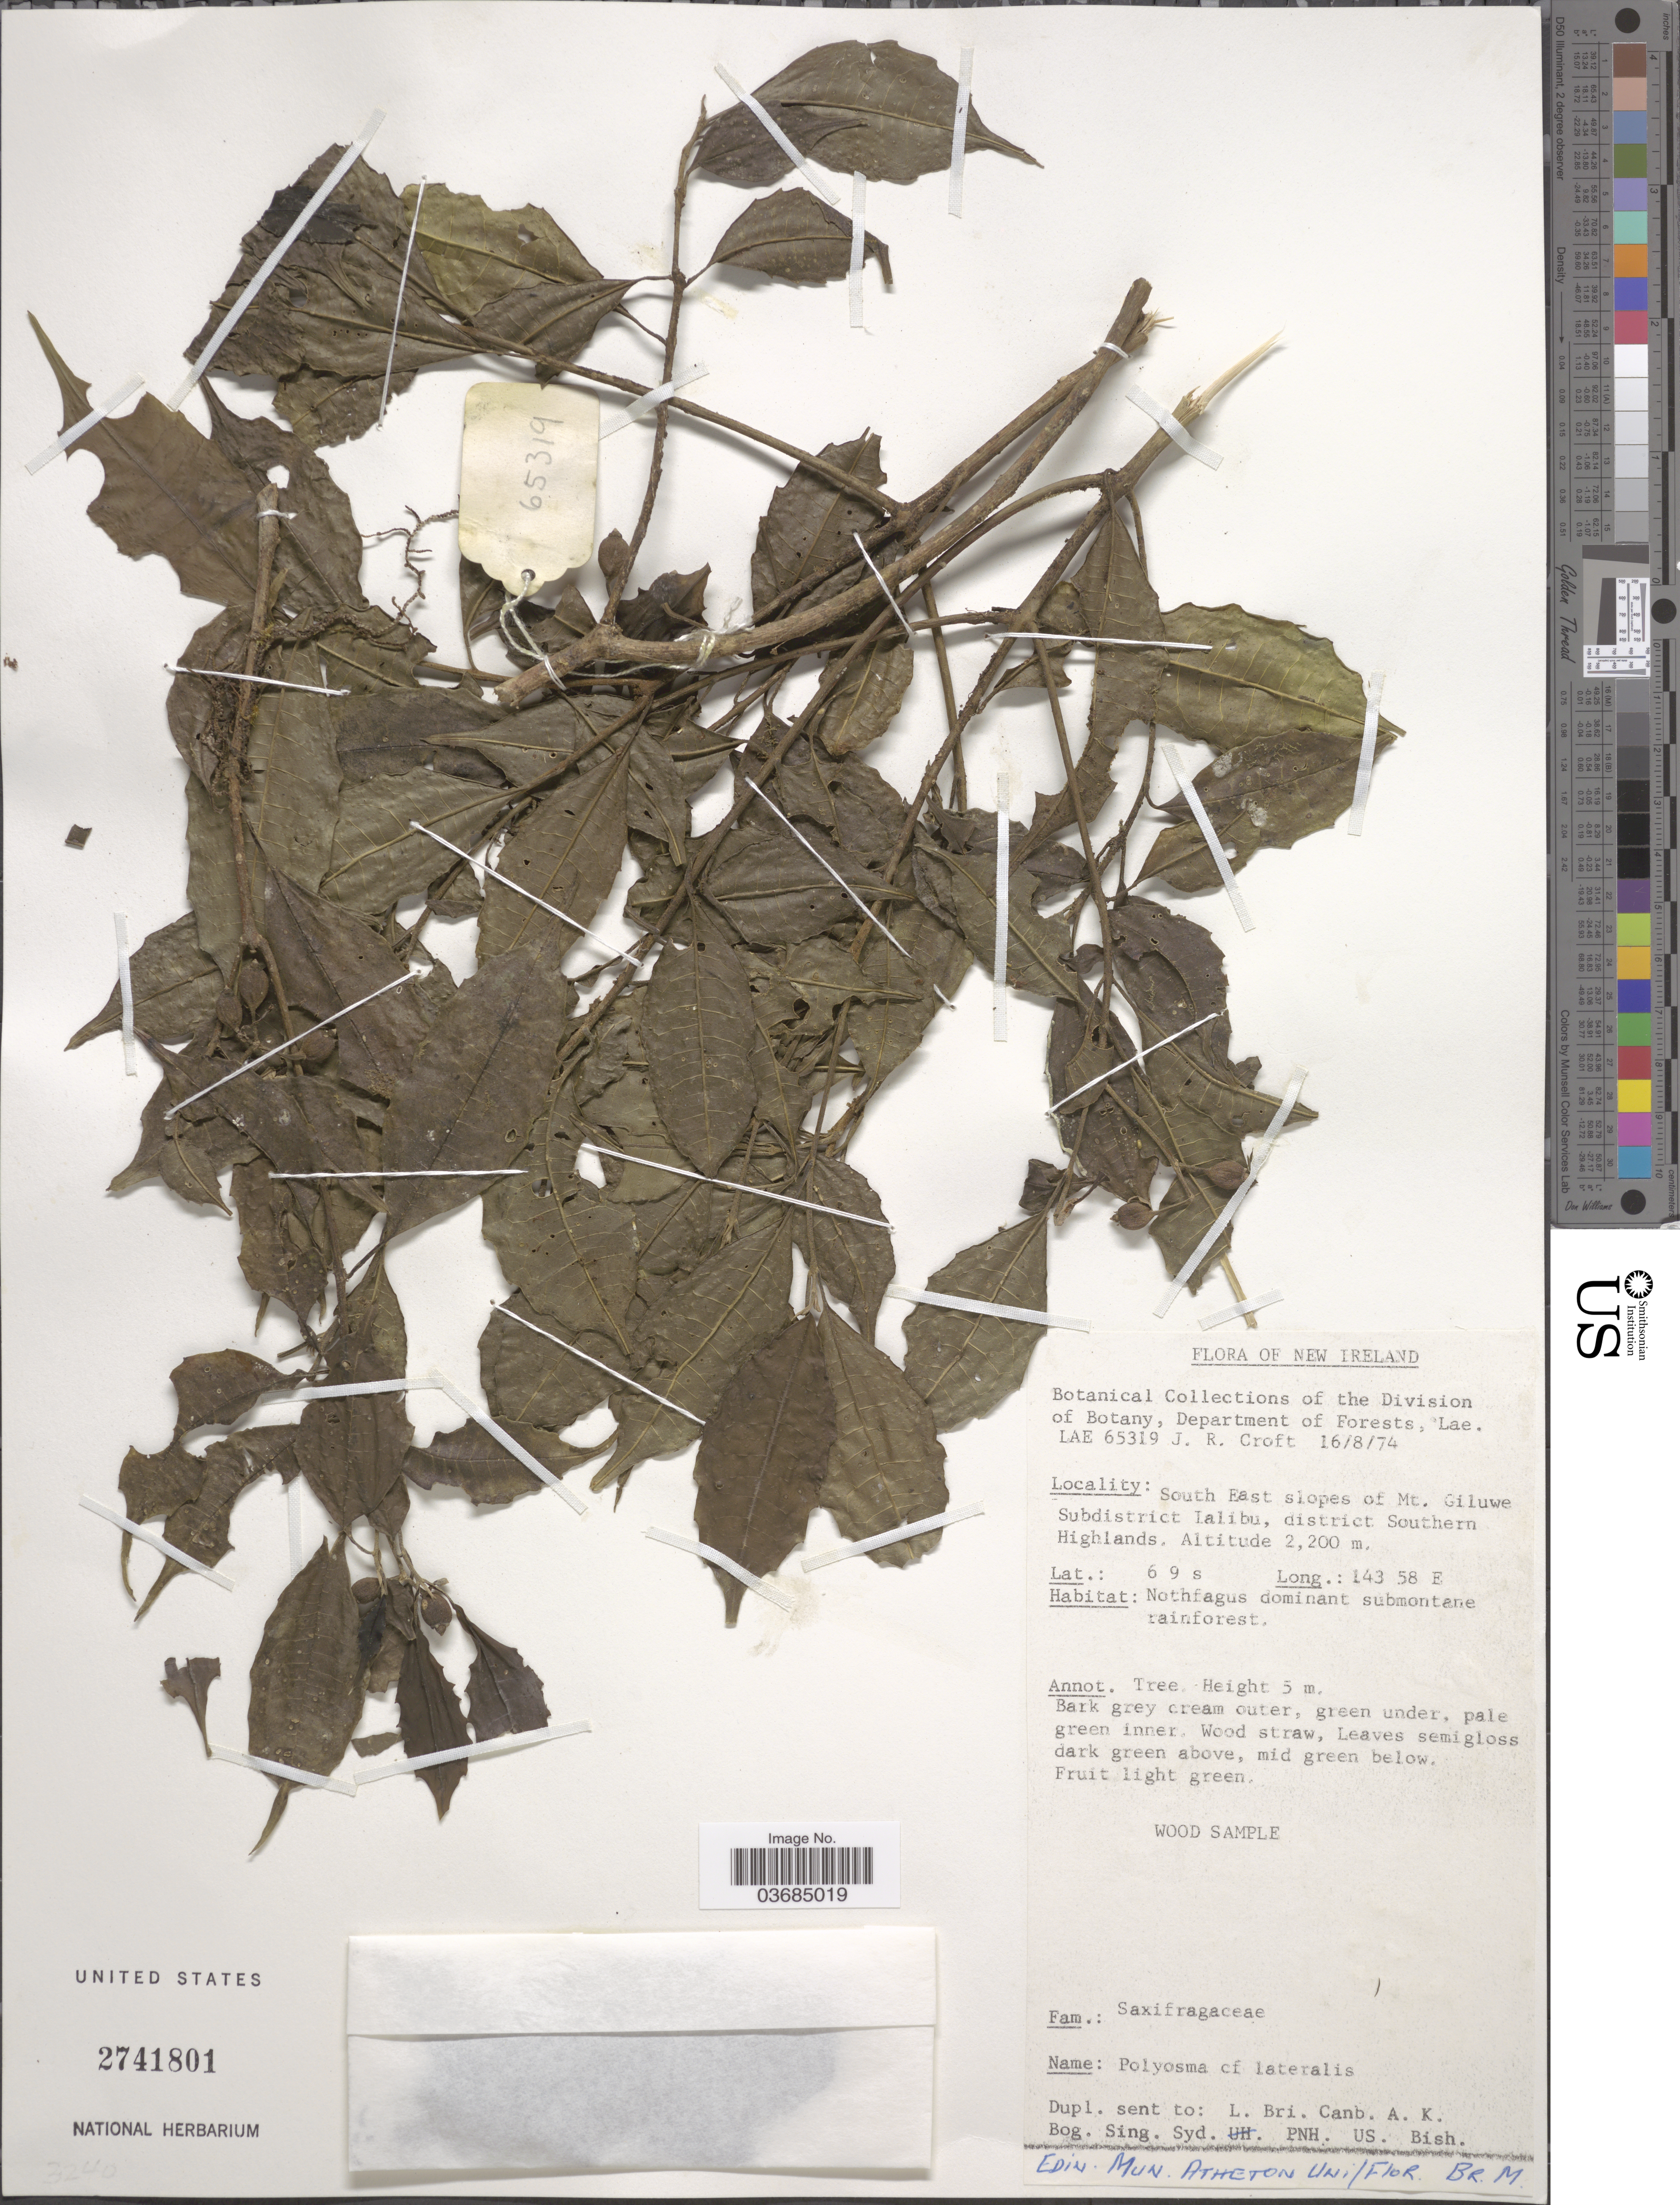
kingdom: Plantae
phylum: Tracheophyta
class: Magnoliopsida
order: Escalloniales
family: Escalloniaceae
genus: Polyosma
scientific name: Polyosma cf. lateralis Schulze-Menz, ined.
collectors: J. R. Croft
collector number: LAE65319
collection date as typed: Transcribed d/m/y: 16/8/74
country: Papua New Guinea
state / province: New Ireland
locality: South East slopes of Mt. Giluwe Subdistrict Ialibu, district Southern Highlands.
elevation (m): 2200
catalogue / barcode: US 2741801